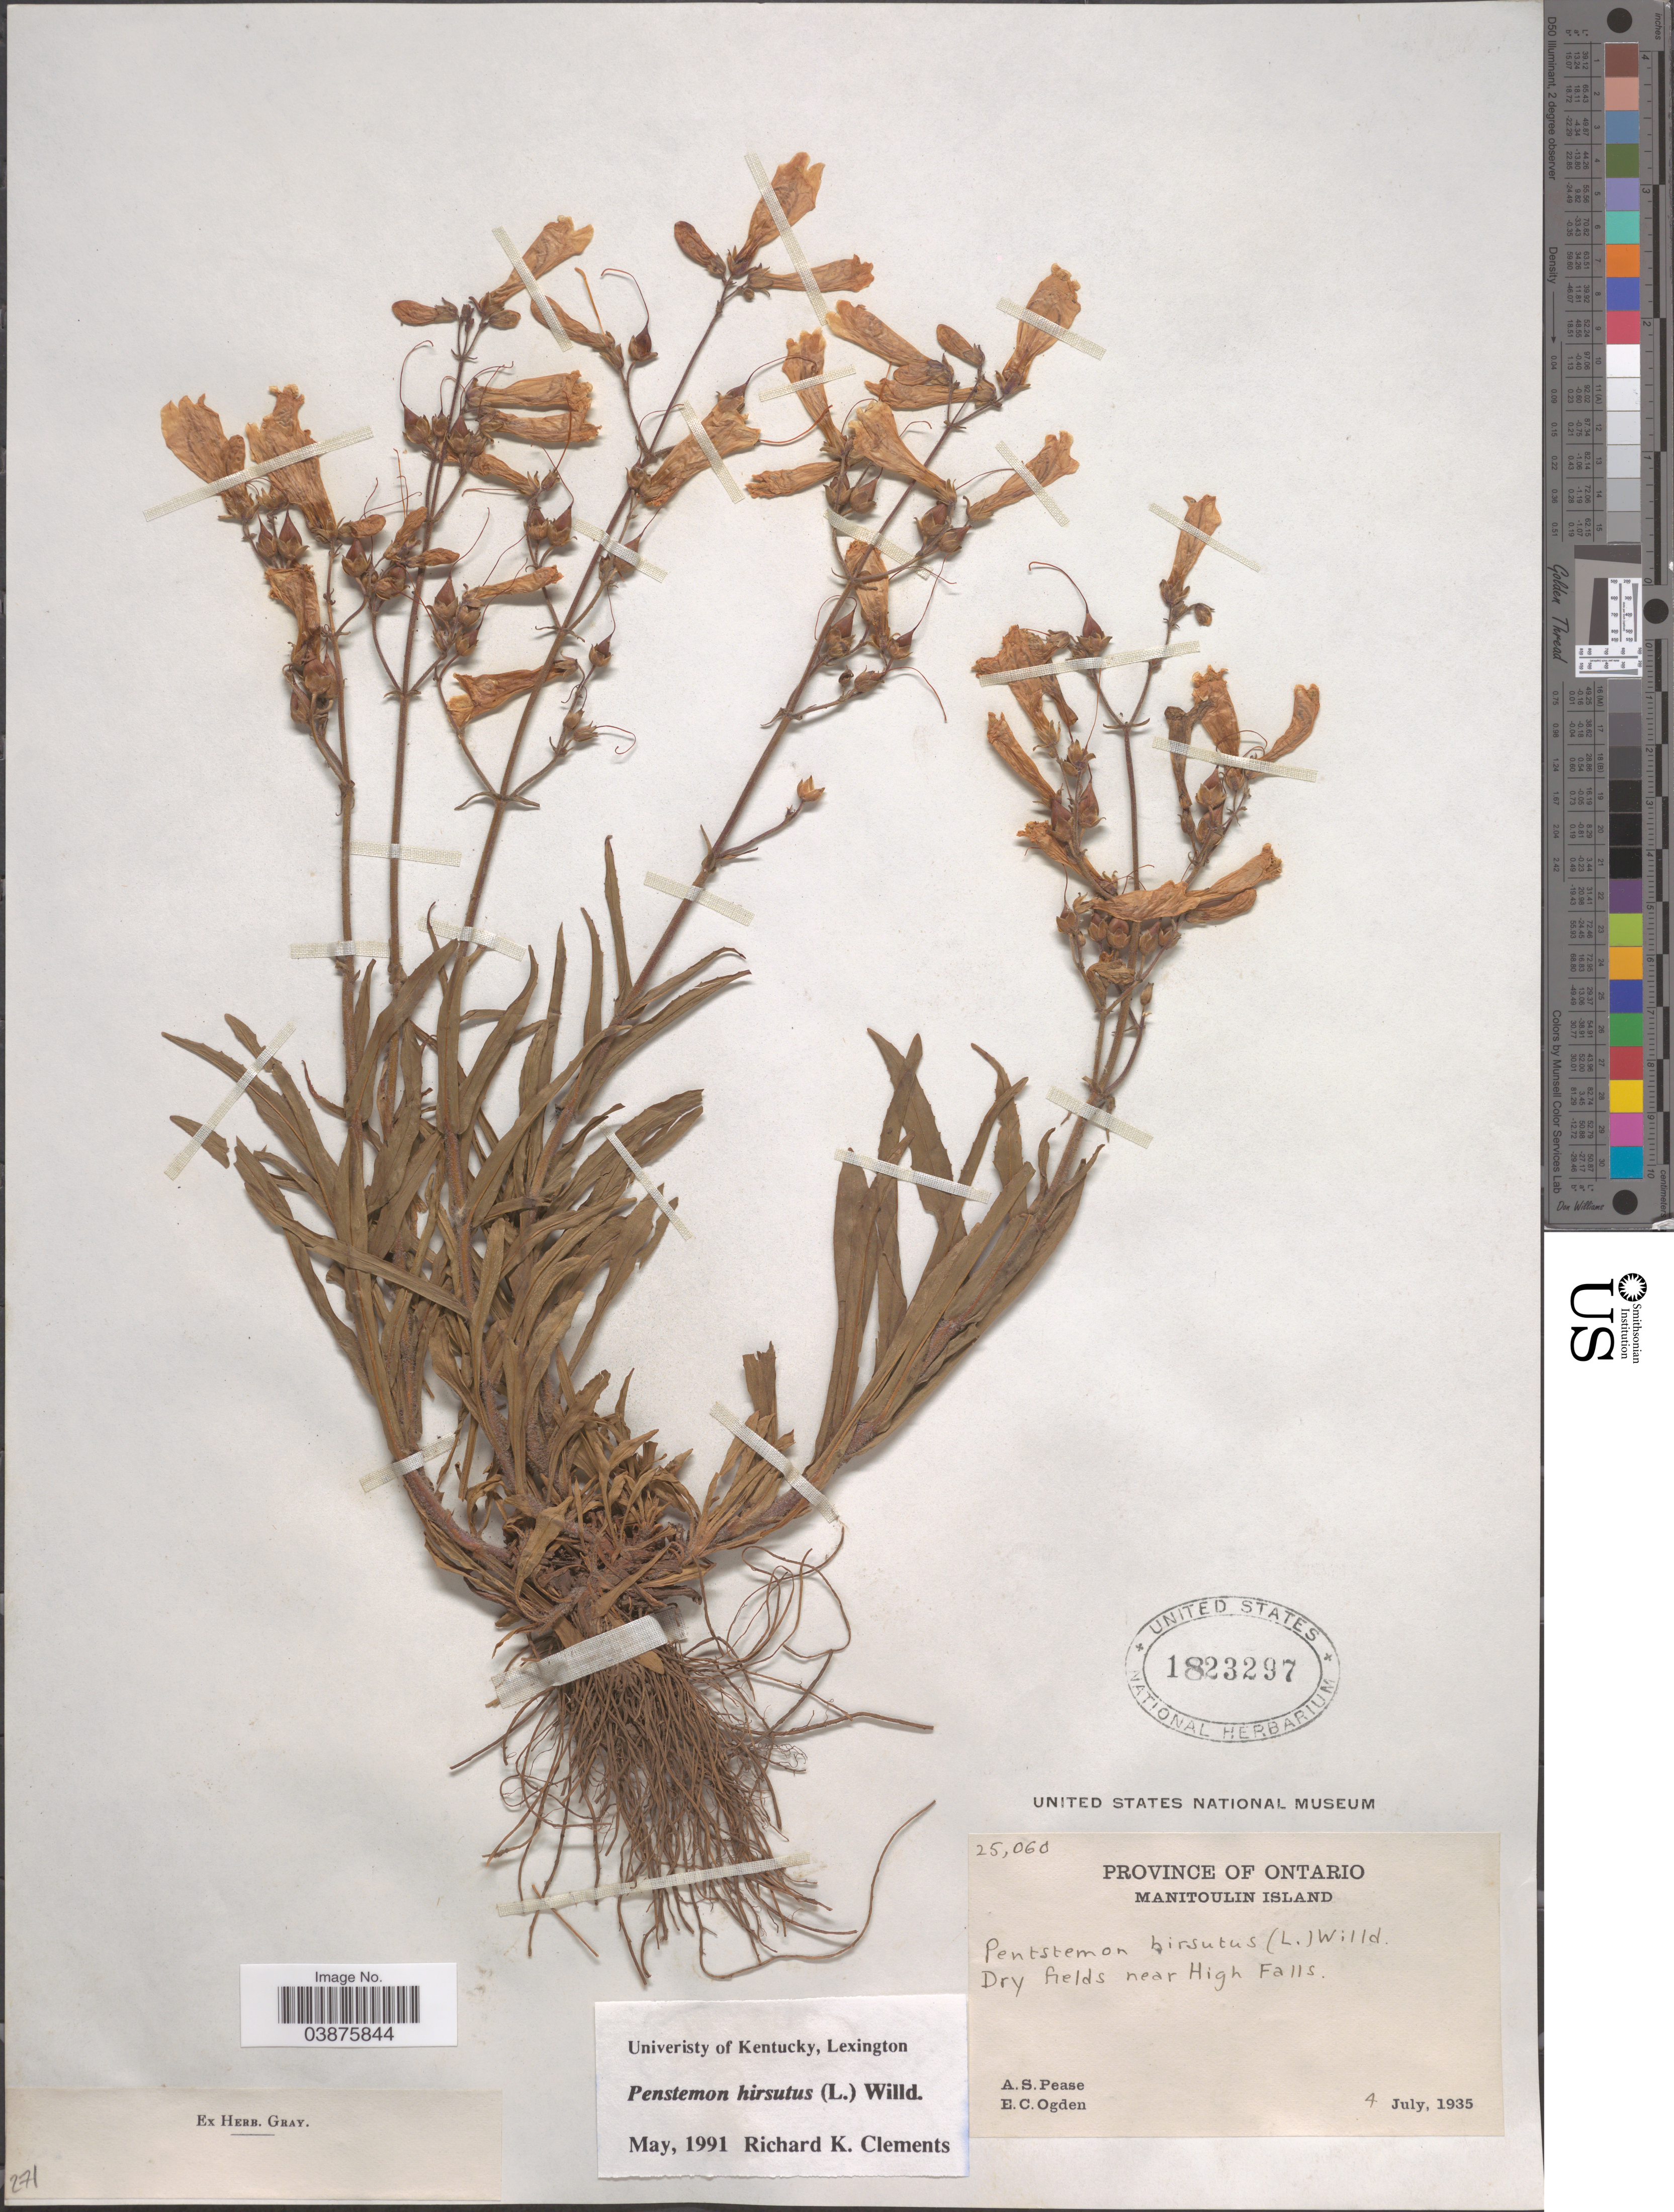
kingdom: Plantae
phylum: Tracheophyta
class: Magnoliopsida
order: Lamiales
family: Plantaginaceae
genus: Penstemon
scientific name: Penstemon hirsutus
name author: (L.) Willd.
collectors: A. S. Pease & E. Ogden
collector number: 25060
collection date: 1935-07-04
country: Canada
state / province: Ontario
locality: Manitoulin Island. Near High Falls.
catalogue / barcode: US 1823297